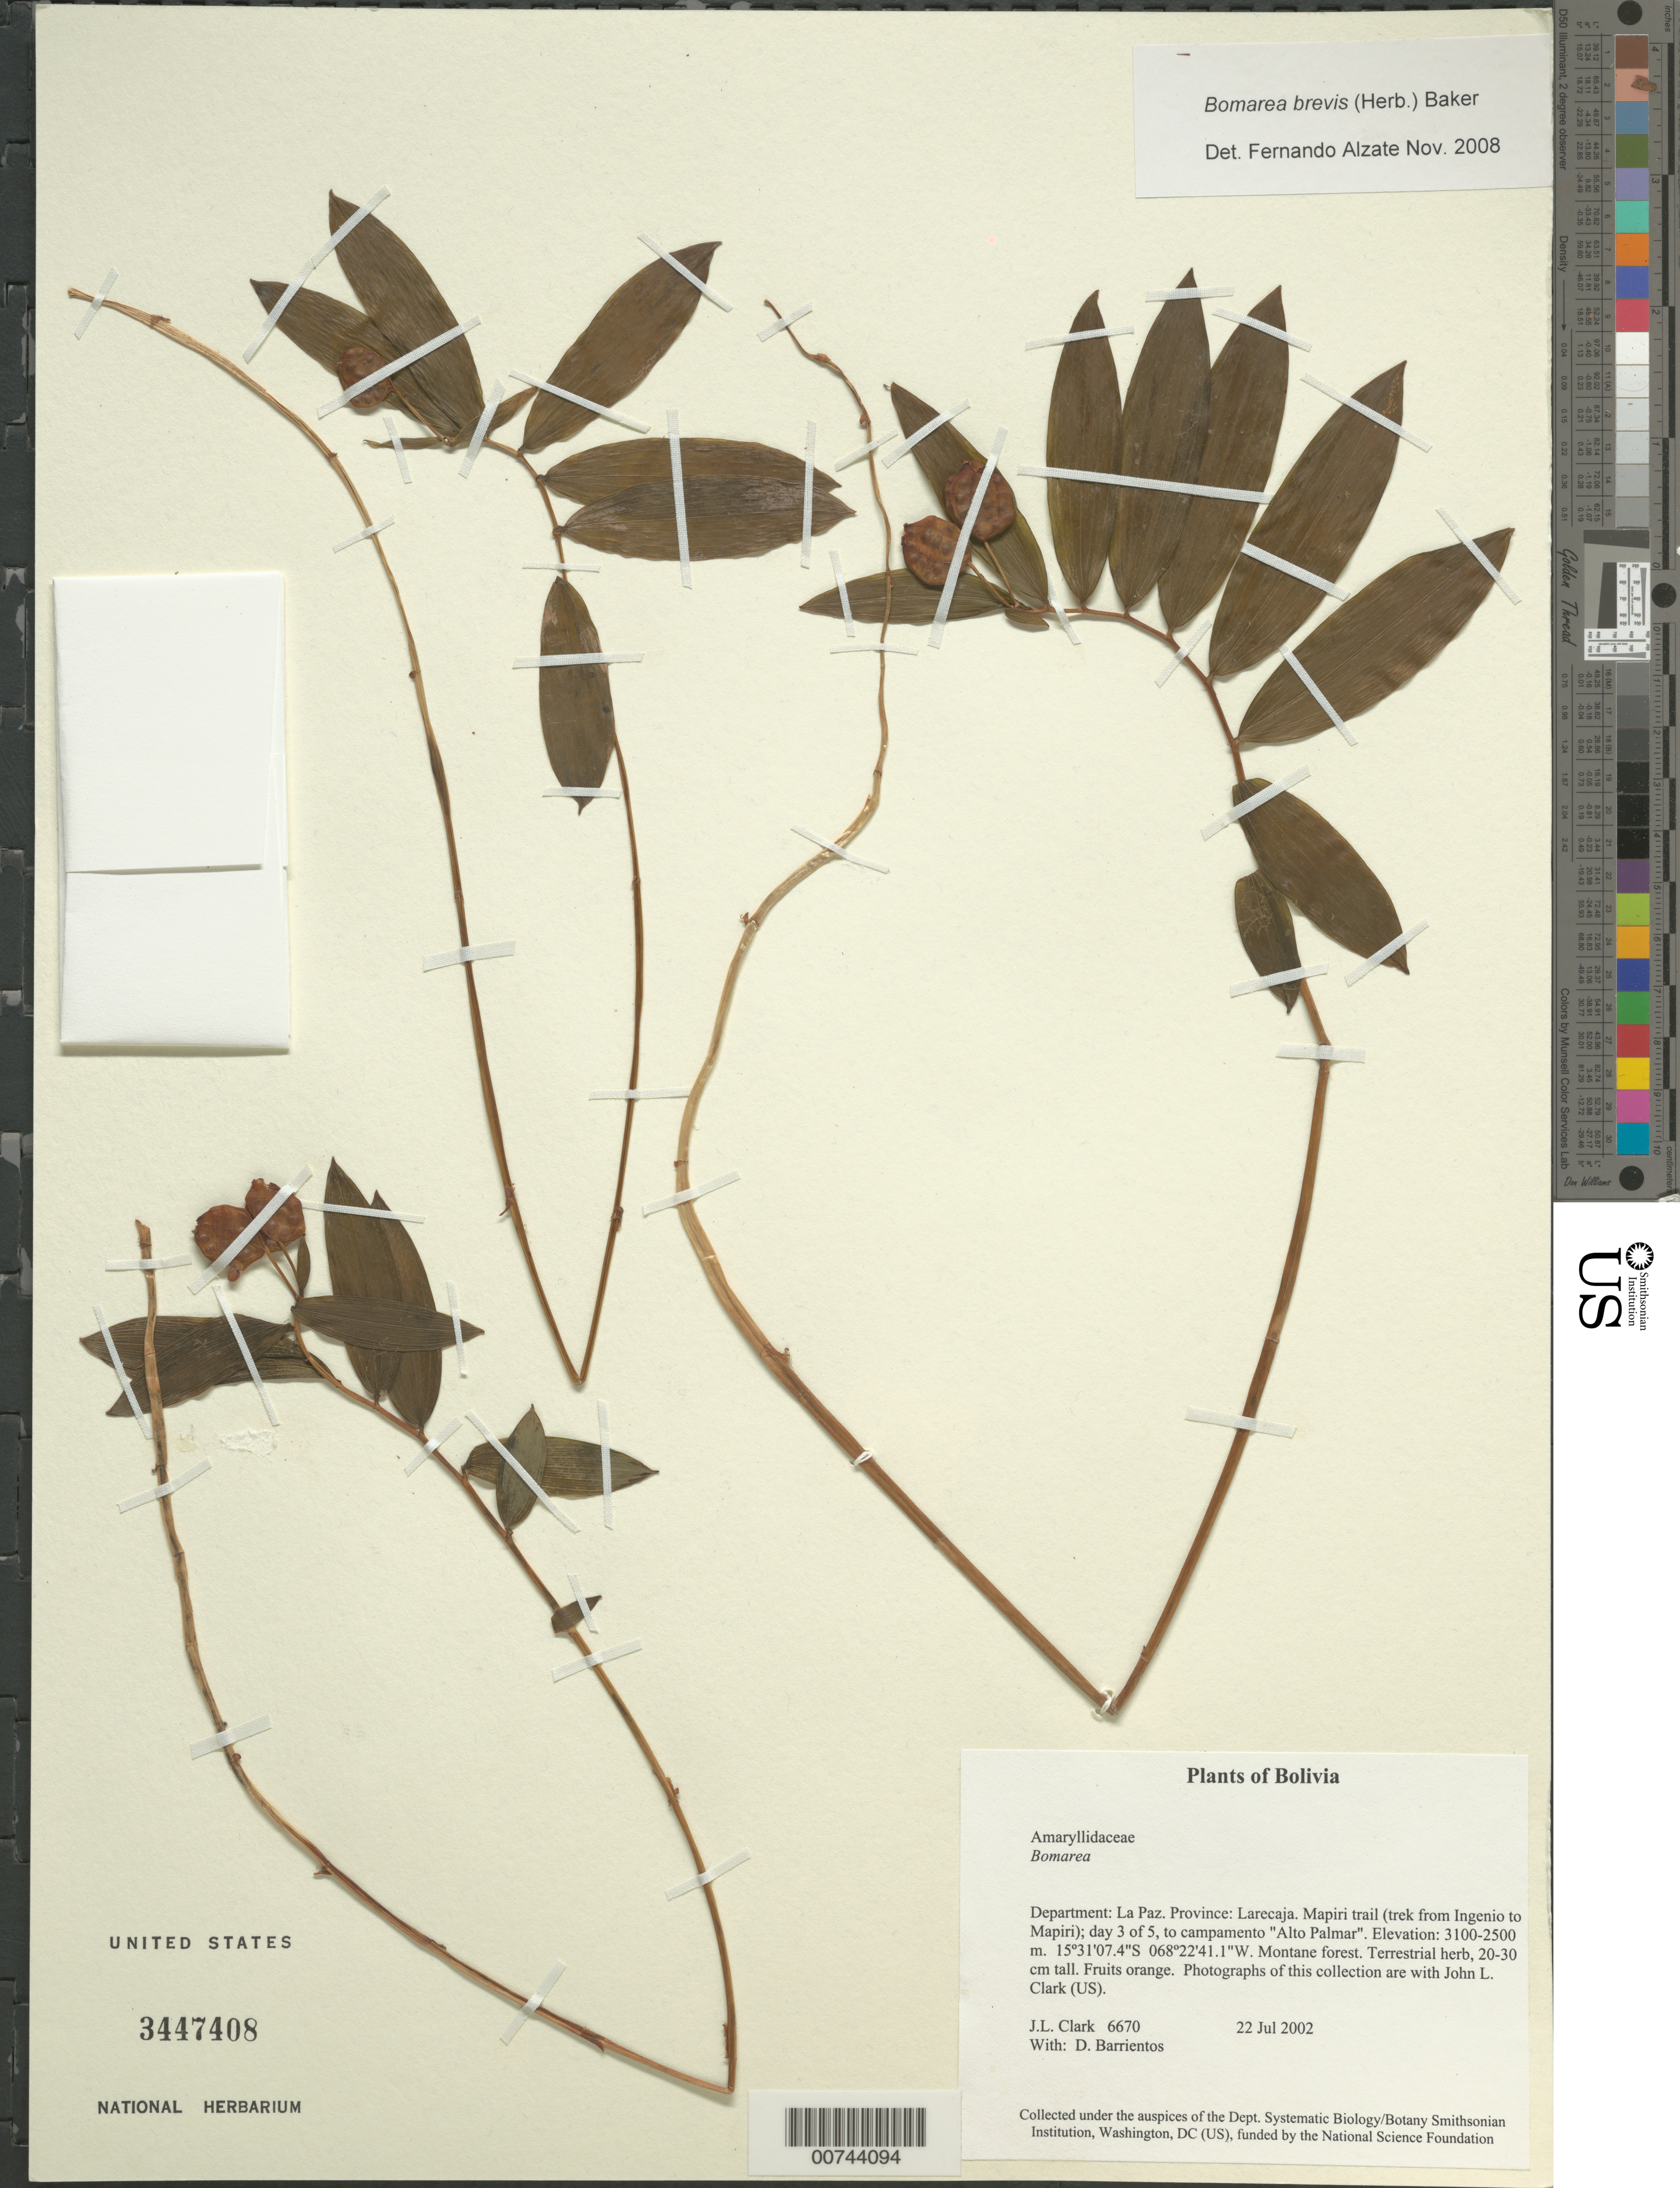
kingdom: Plantae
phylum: Tracheophyta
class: Liliopsida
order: Liliales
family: Alstroemeriaceae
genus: Bomarea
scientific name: Bomarea sp.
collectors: J. L. Clark & D. Barrientos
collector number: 06670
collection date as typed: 22 Jul 2002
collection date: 2002-07-22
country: Bolivia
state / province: La Paz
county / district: Larecaja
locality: Mapiri trail (trek from Ingenio to Mapiri); day 3 of 5, to campamento "Alto Palmar"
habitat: Montane forest.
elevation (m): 3100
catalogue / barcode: US 3447408